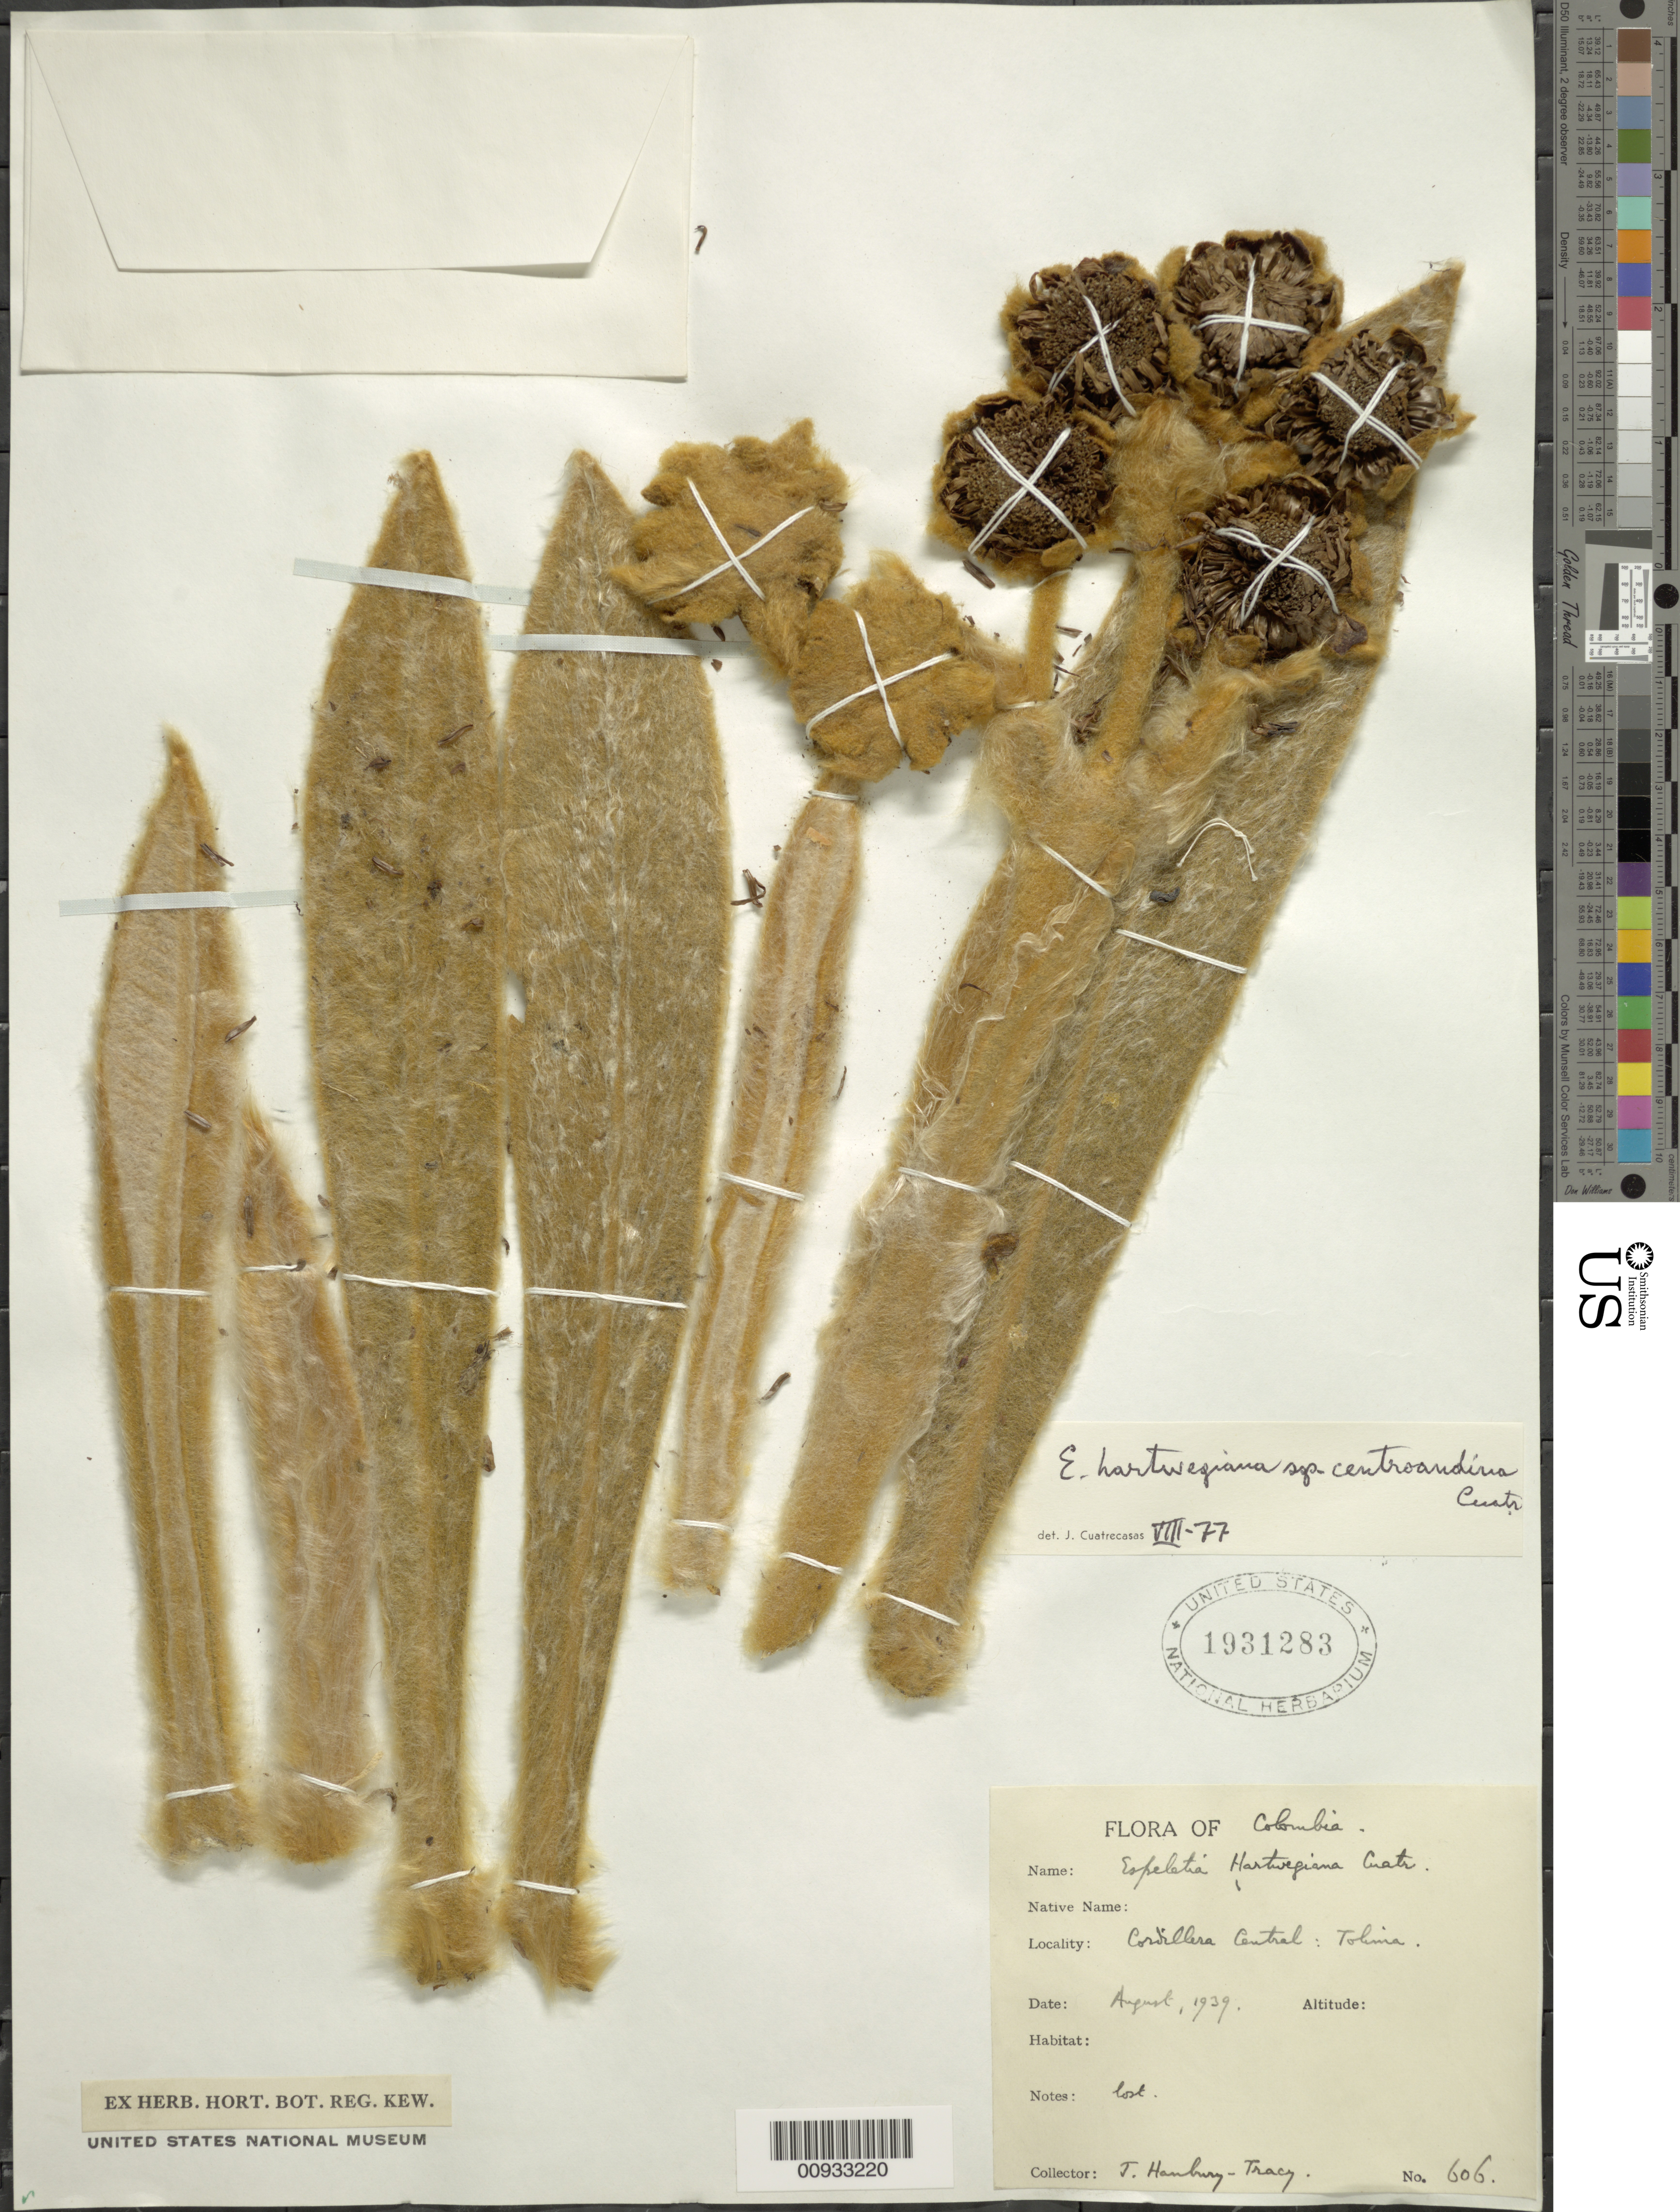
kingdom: Plantae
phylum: Tracheophyta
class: Magnoliopsida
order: Asterales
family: Asteraceae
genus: Espeletia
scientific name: Espeletia hartwegiana subsp. centroandina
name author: Cuatrec.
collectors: J. Hanbury-Tracy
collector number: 606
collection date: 1939-08-01/1939-08-31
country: Colombia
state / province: Tolima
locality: Cordillera Central.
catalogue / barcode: US 1931283